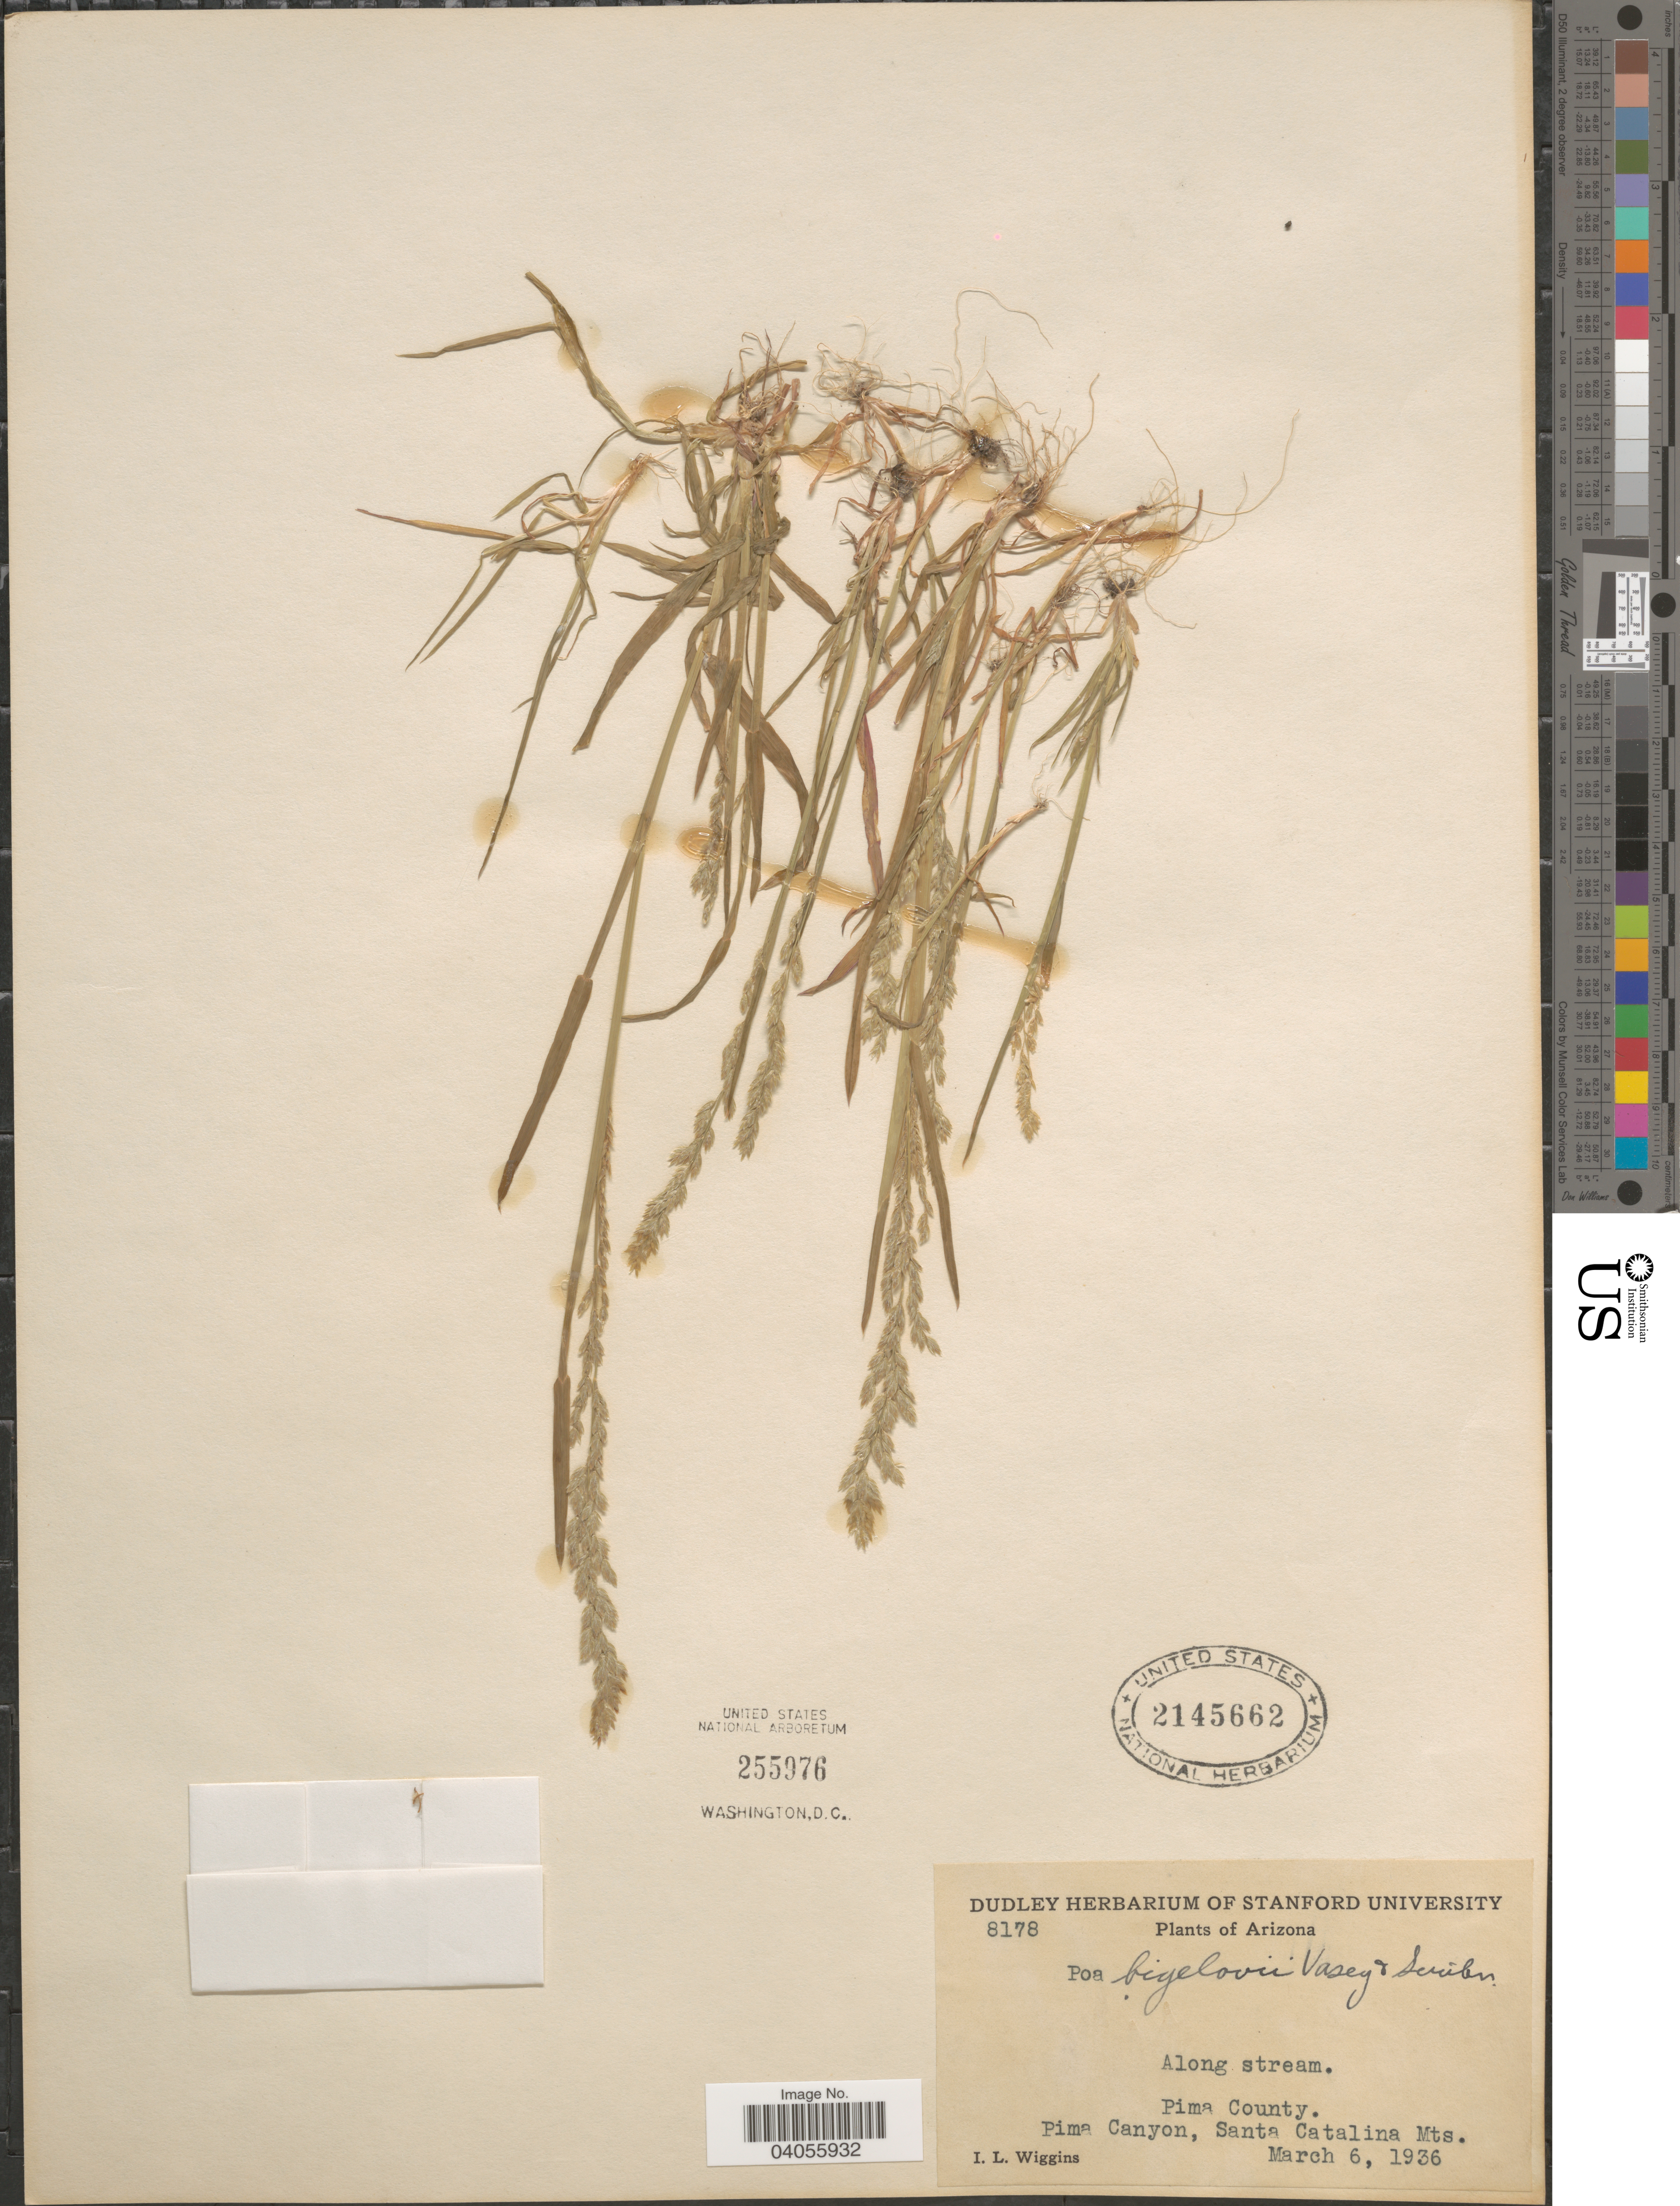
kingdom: Plantae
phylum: Tracheophyta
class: Liliopsida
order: Poales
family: Poaceae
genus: Poa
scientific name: Poa bigelovii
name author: Vasey & Scribn.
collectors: I. L. Wiggins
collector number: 8178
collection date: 1936-03-06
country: United States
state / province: Arizona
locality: Along stream. Pima County. Pima Canyon, Santa Catalina Mts.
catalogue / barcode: US 2145662